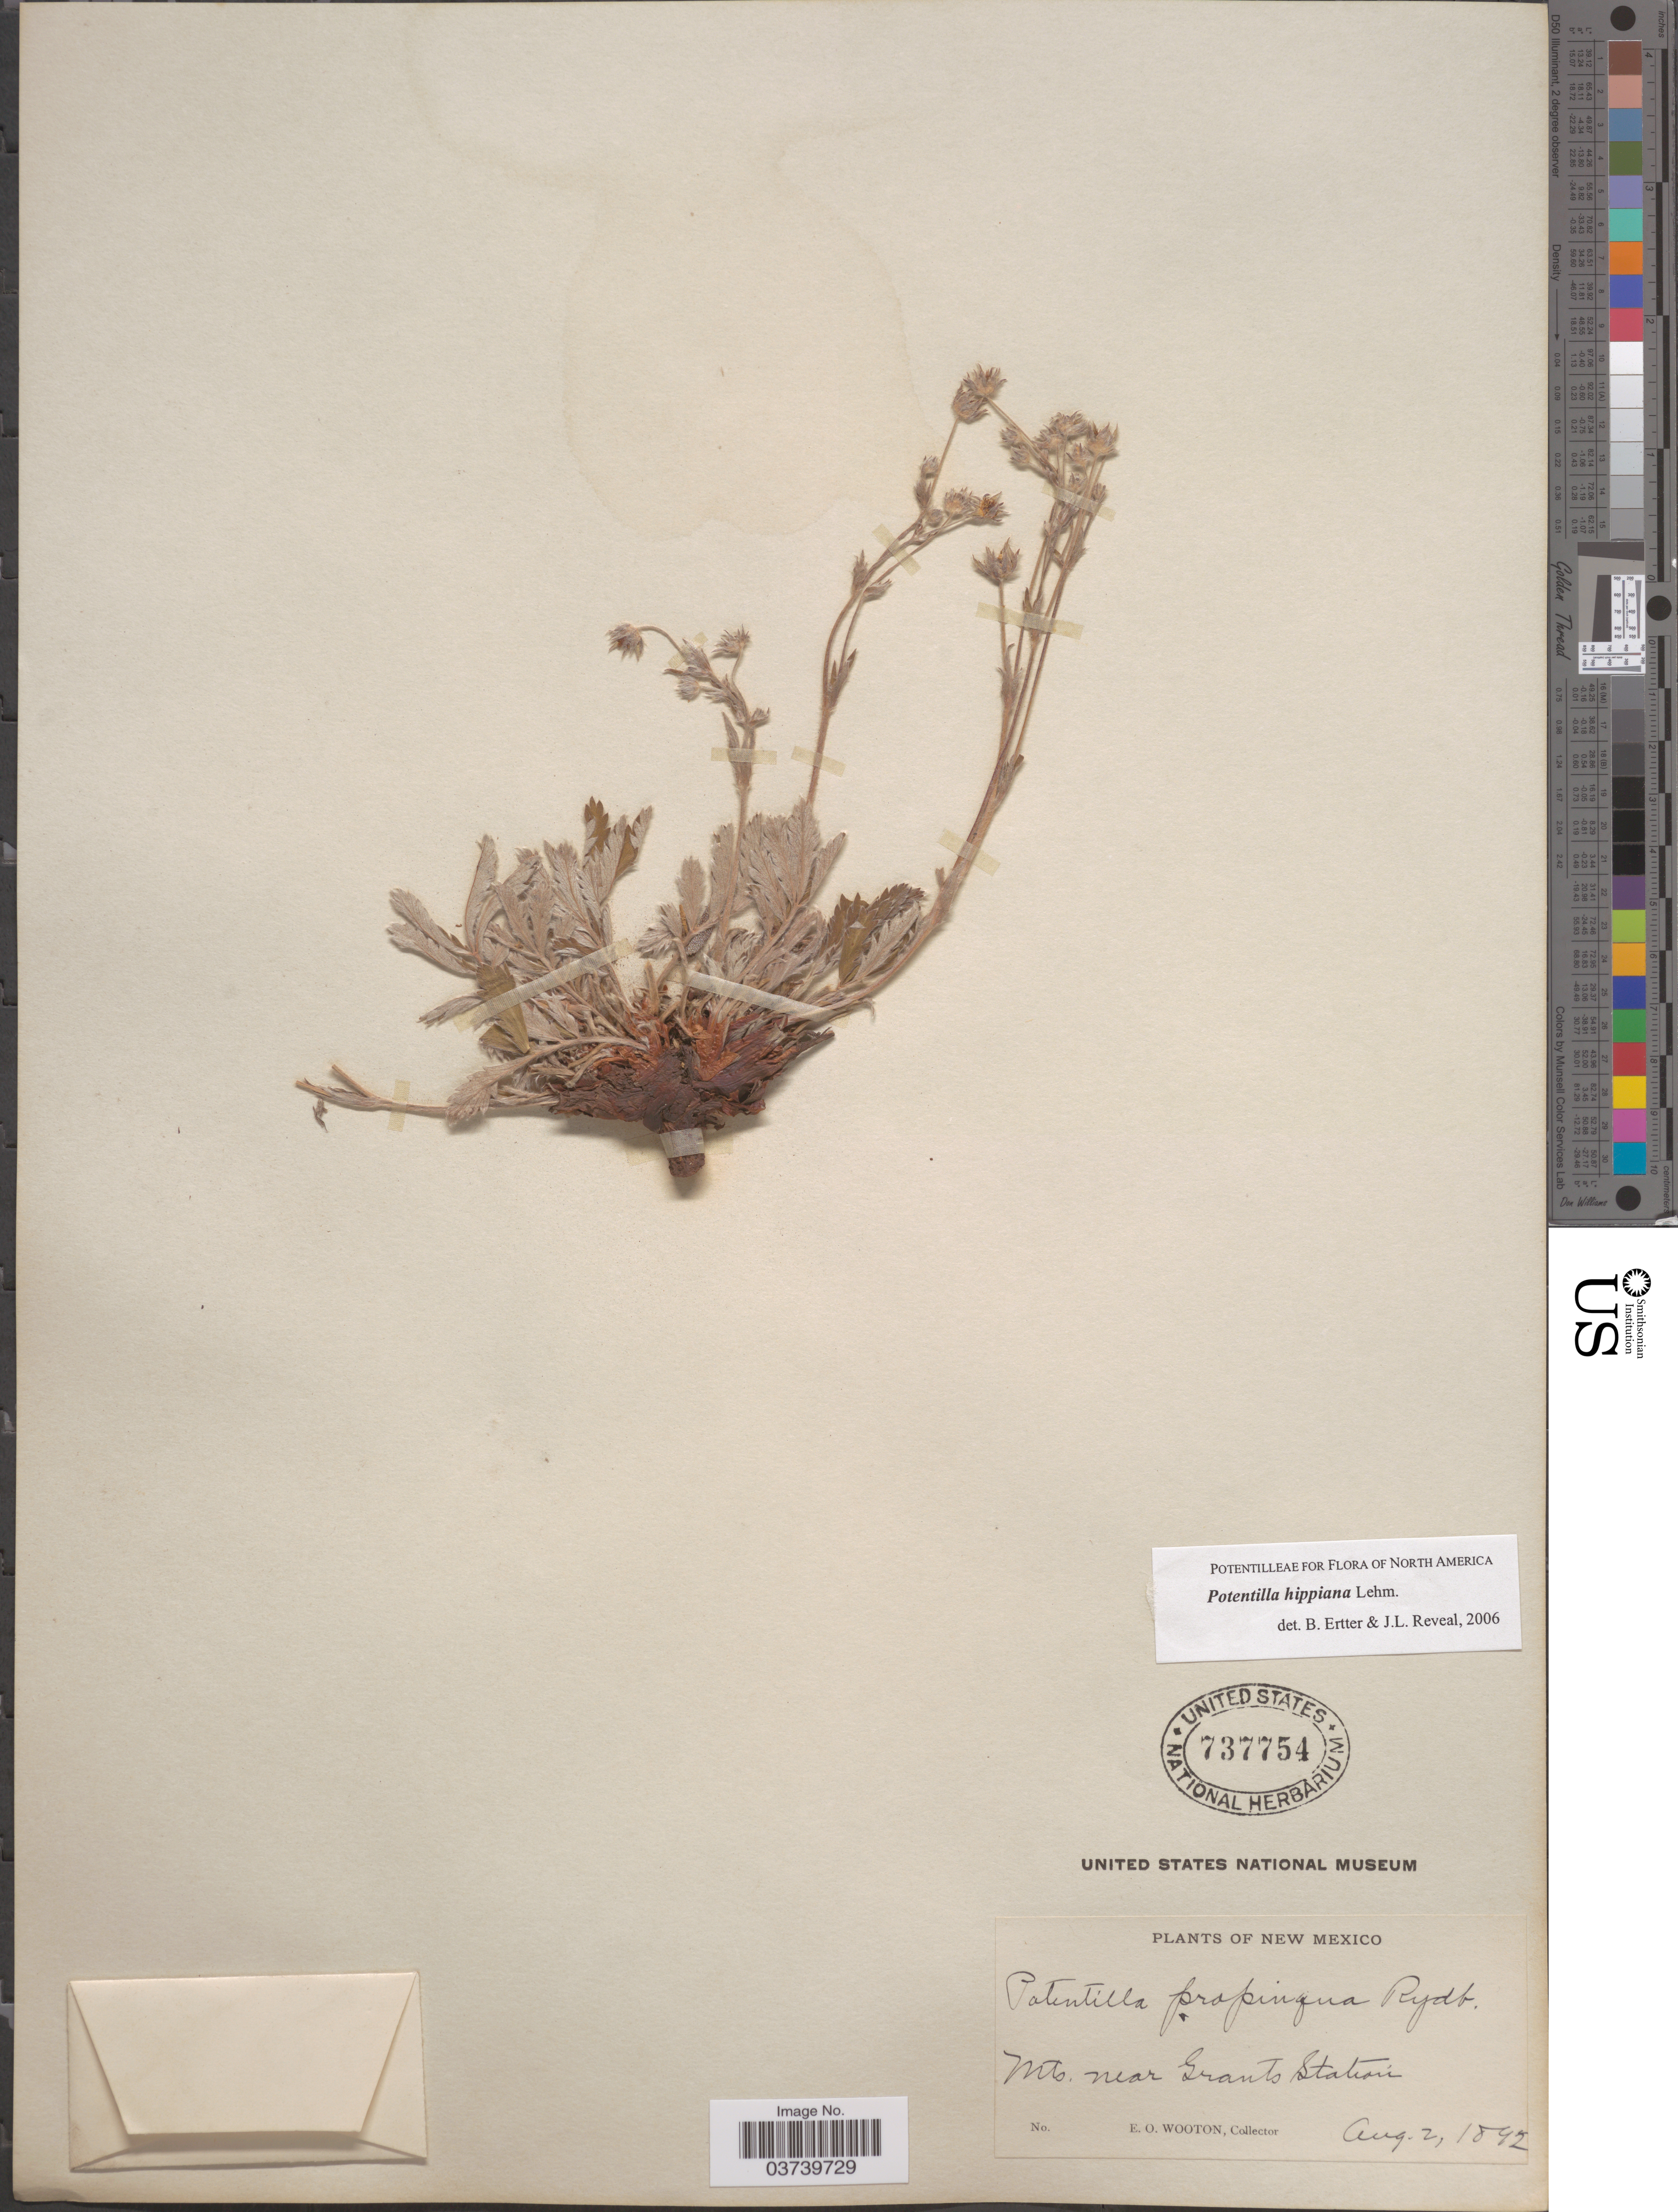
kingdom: Plantae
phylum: Tracheophyta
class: Magnoliopsida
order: Rosales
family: Rosaceae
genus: Potentilla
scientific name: Potentilla hippiana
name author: Lehm.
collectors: E. O. Wooton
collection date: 1892-08-02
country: United States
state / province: New Mexico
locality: Mts. near Grants Station.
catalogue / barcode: US 737754